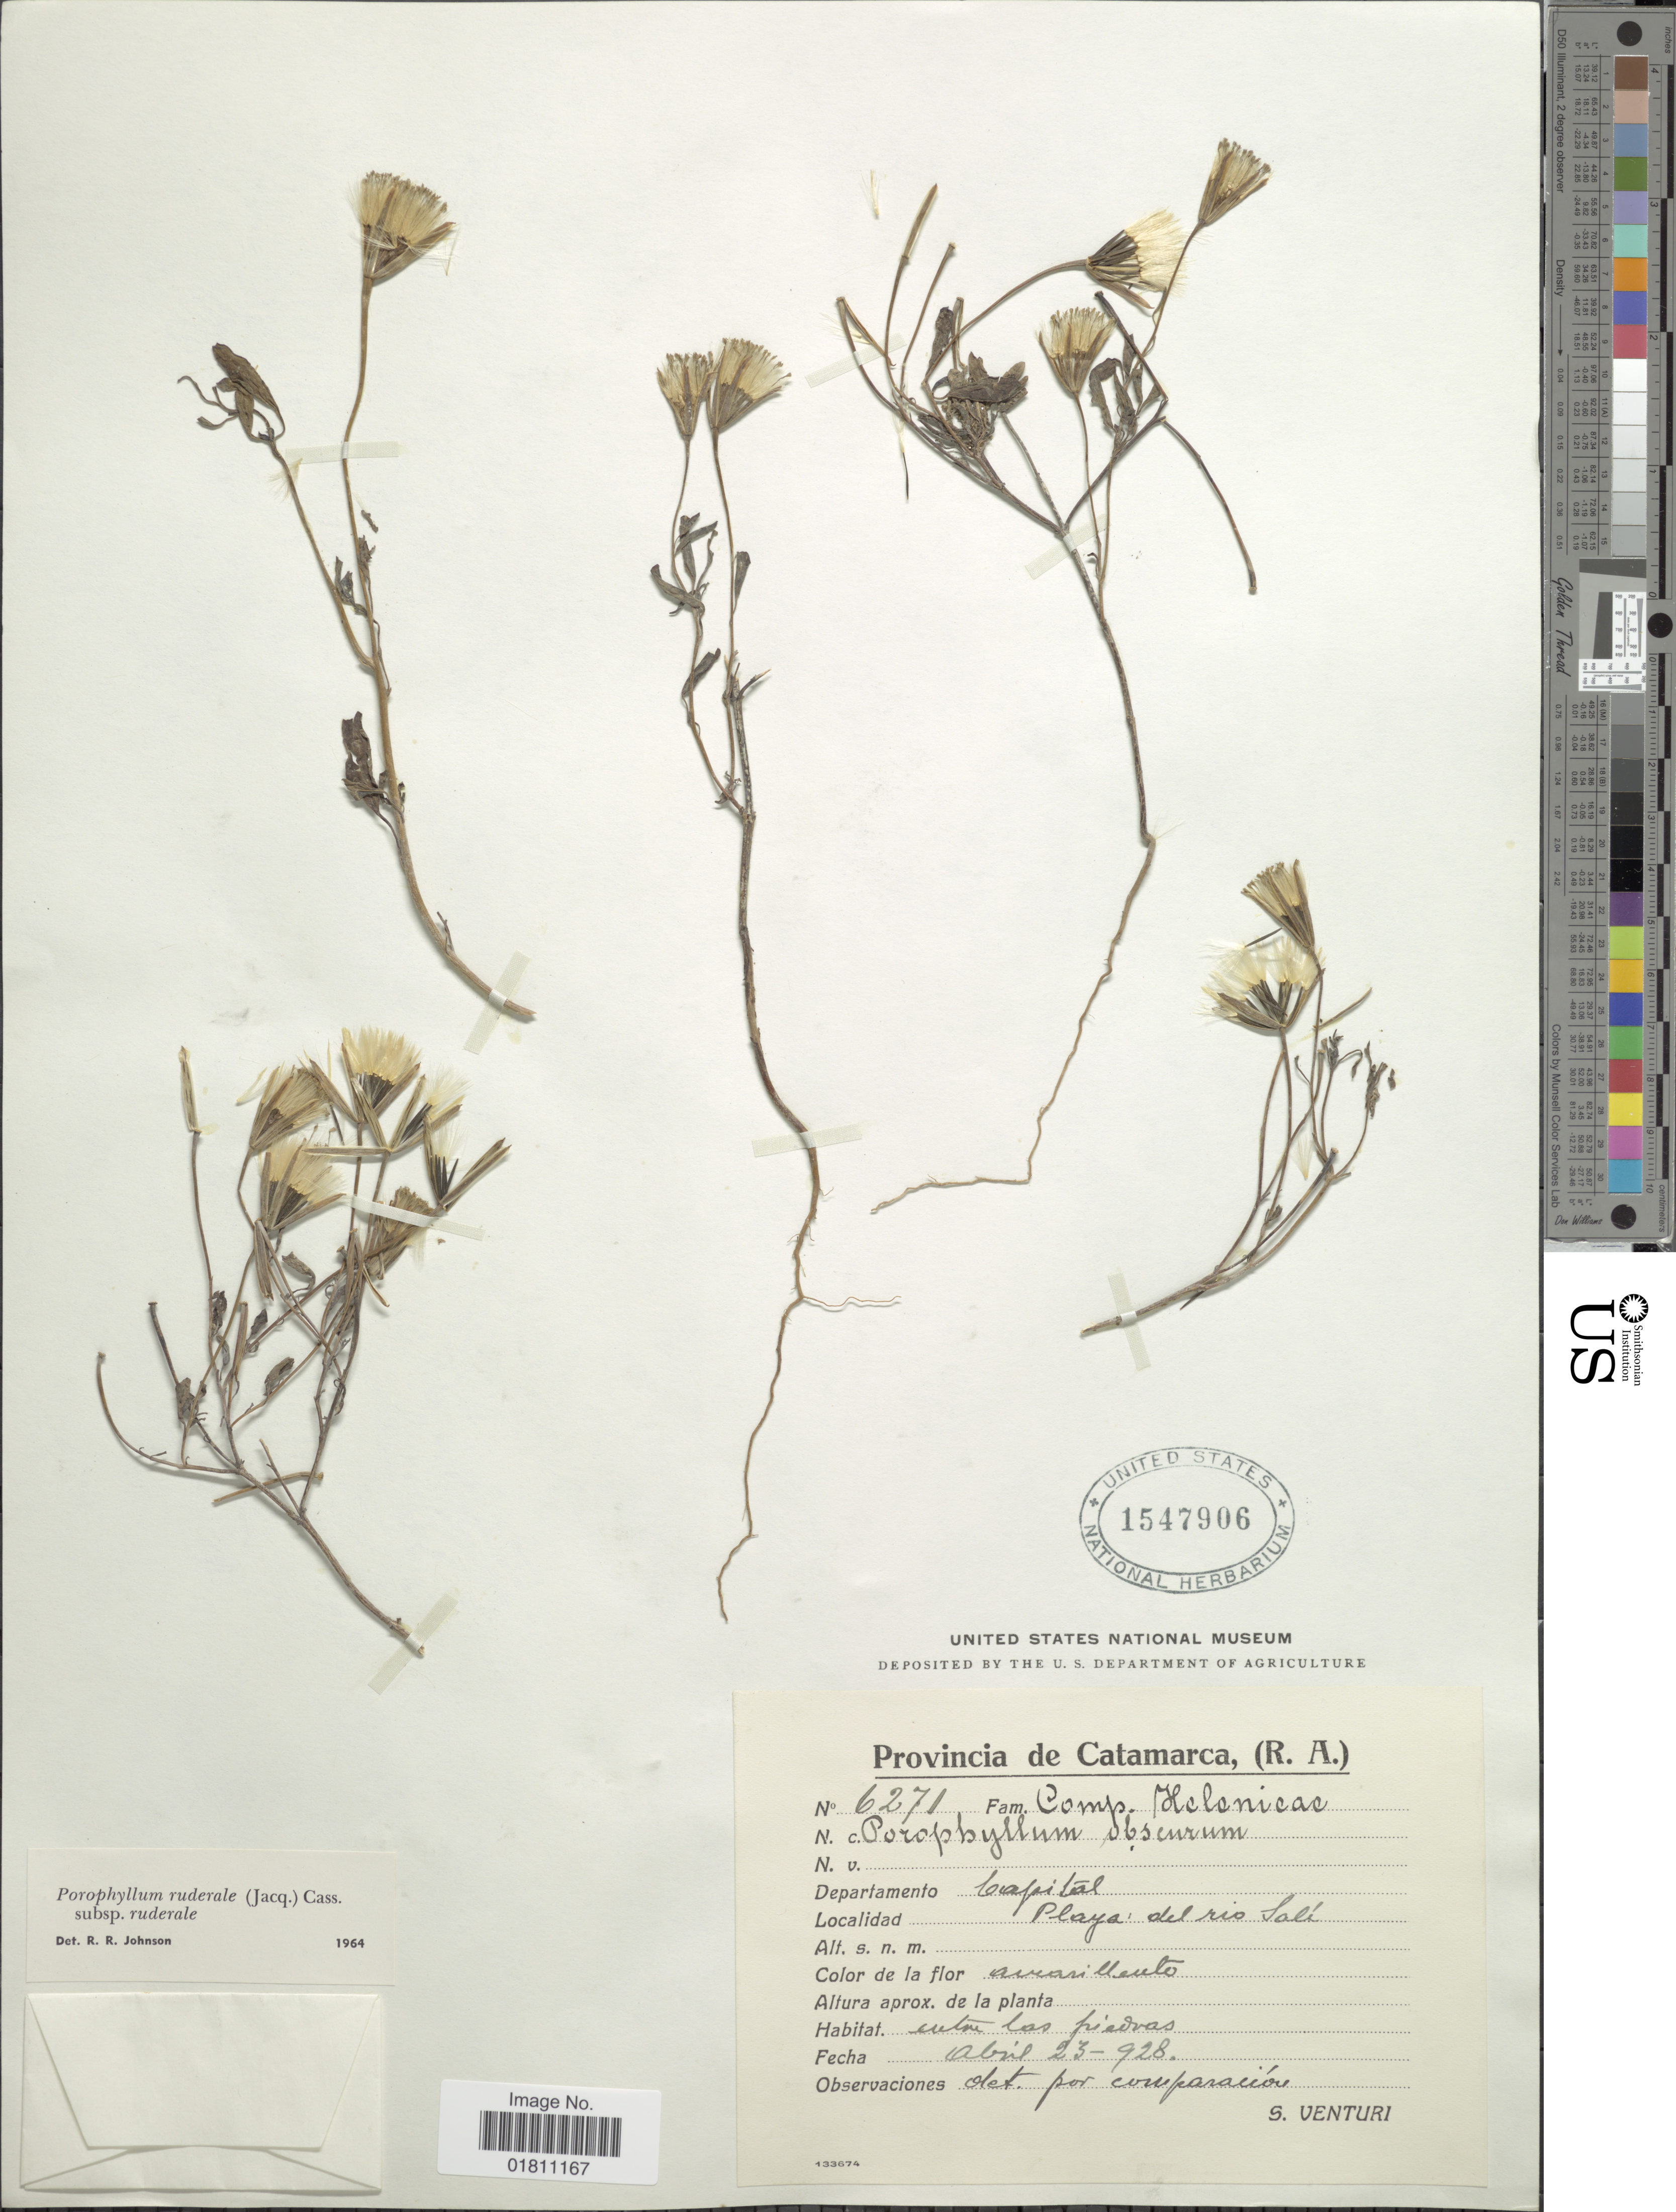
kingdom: Plantae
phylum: Tracheophyta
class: Magnoliopsida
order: Asterales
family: Asteraceae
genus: Porophyllum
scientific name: Porophyllum ruderale subsp. ruderale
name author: (Jacq.) Cass.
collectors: S. Venturi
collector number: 6271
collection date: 1928-04-23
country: Argentina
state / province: Catamarca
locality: Departamento Capital, Playa: del Rio Sali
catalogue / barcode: US 1547906